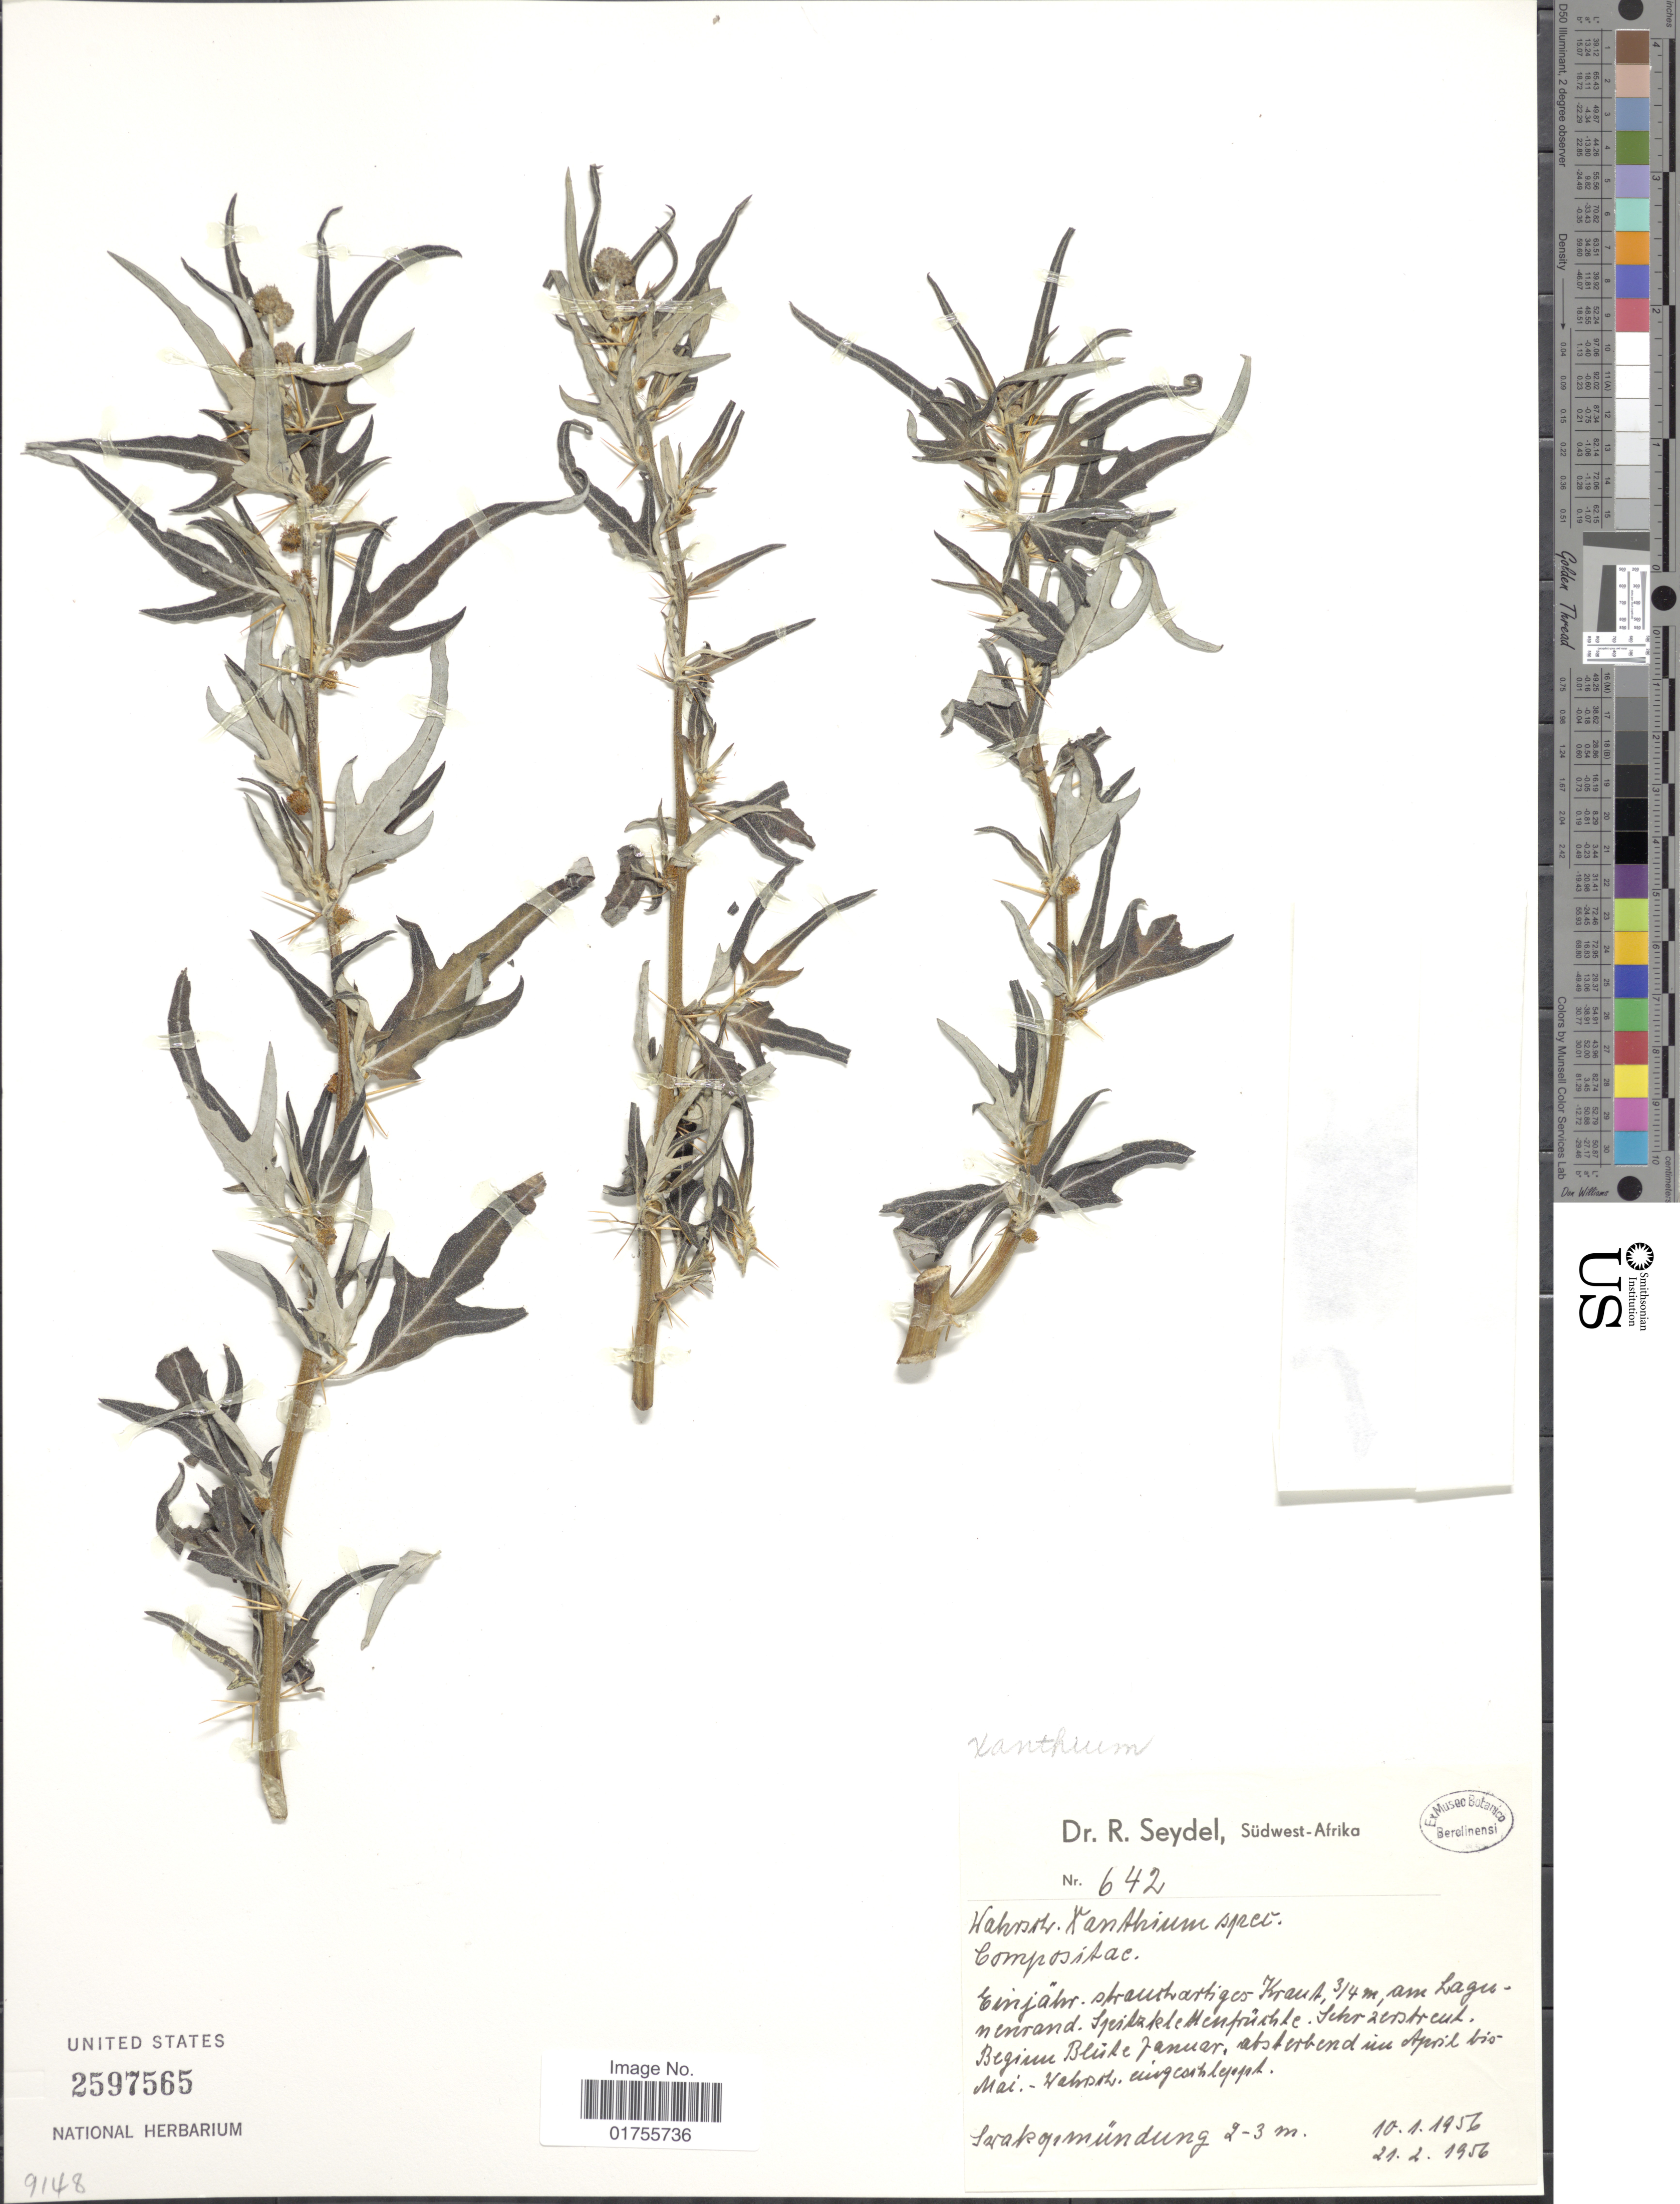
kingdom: Plantae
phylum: Tracheophyta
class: Magnoliopsida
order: Asterales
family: Asteraceae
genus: Xanthium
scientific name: Xanthium sp.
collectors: R. Seydel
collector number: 642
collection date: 1956-01-10/1956-02-21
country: Namibia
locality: Südwest-Afrika, Sarakgimündung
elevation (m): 2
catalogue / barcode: US 2597565